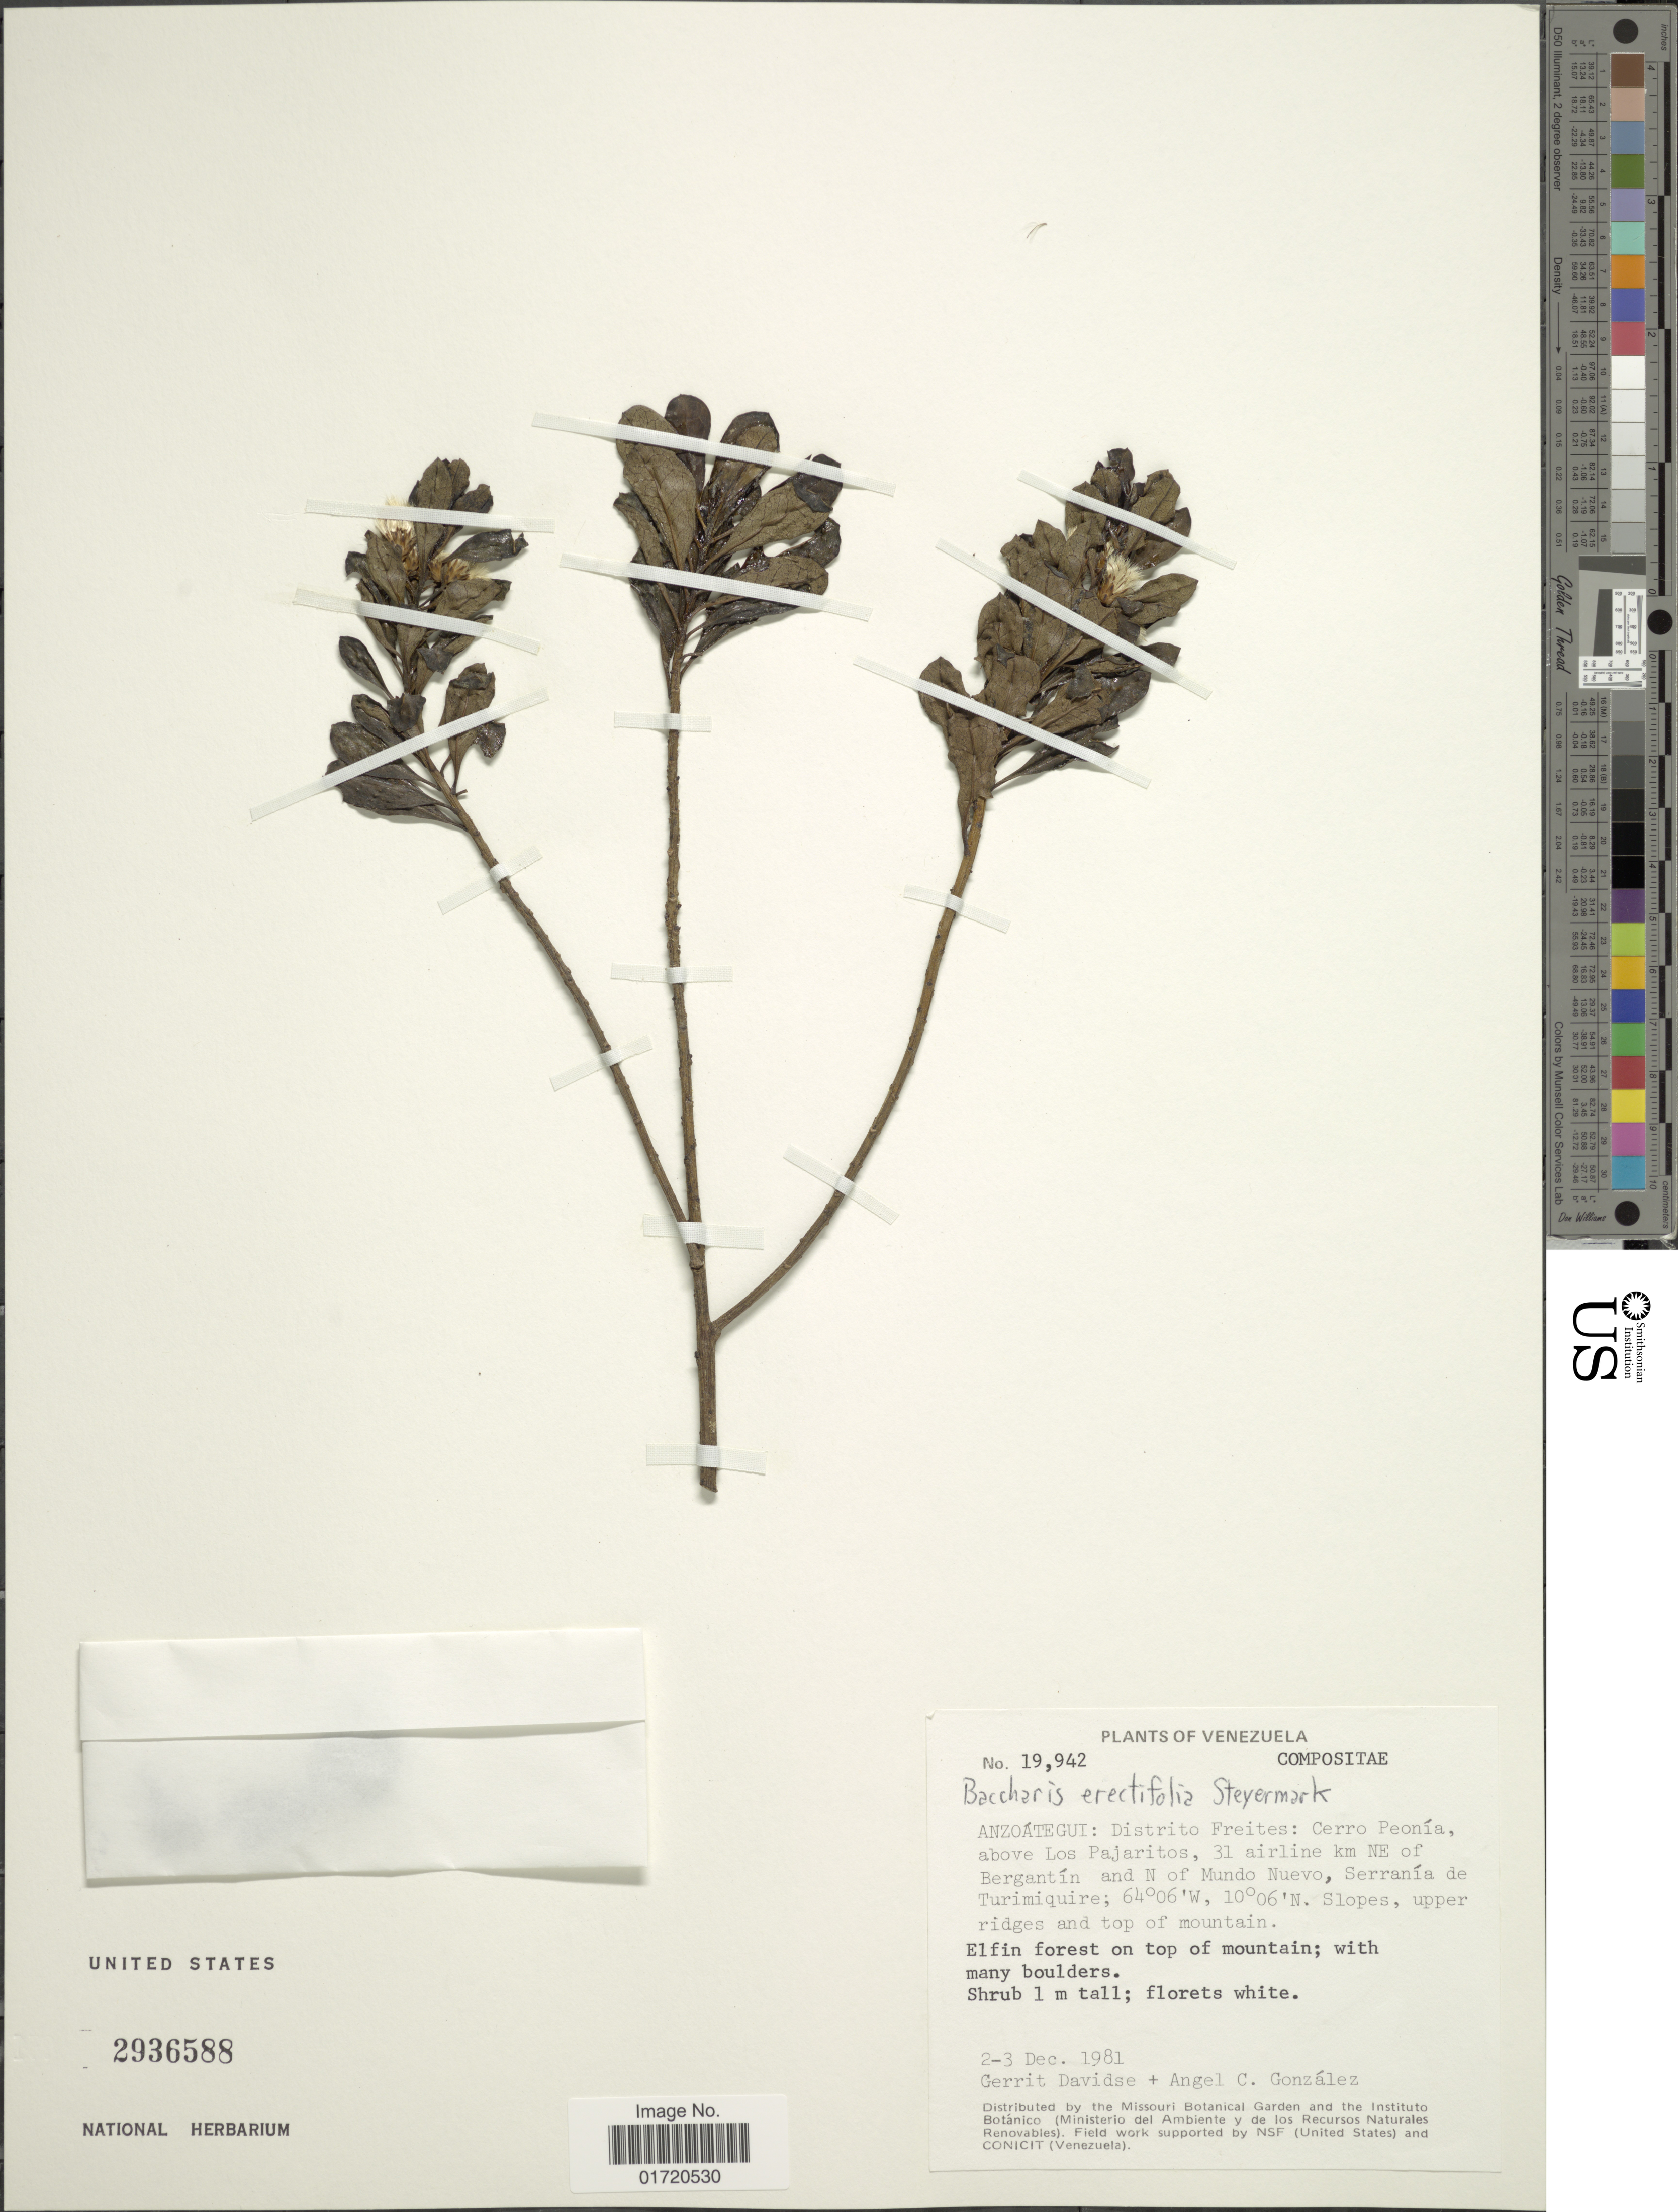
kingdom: Plantae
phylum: Tracheophyta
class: Magnoliopsida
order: Asterales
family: Asteraceae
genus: Baccharis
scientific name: Baccharis erectifolia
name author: Steyerm.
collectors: G. Davidse & A. C. González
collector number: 19942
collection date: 1981-12-02/1981-12-03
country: Venezuela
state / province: Anzoategui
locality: Distrito Freites: Cerro Peonia, above Los Pajaritos, 31 airline km NE of Bergantín and N of Munid Nuevo, Serranía de Turimiquire.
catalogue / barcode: US 2936588